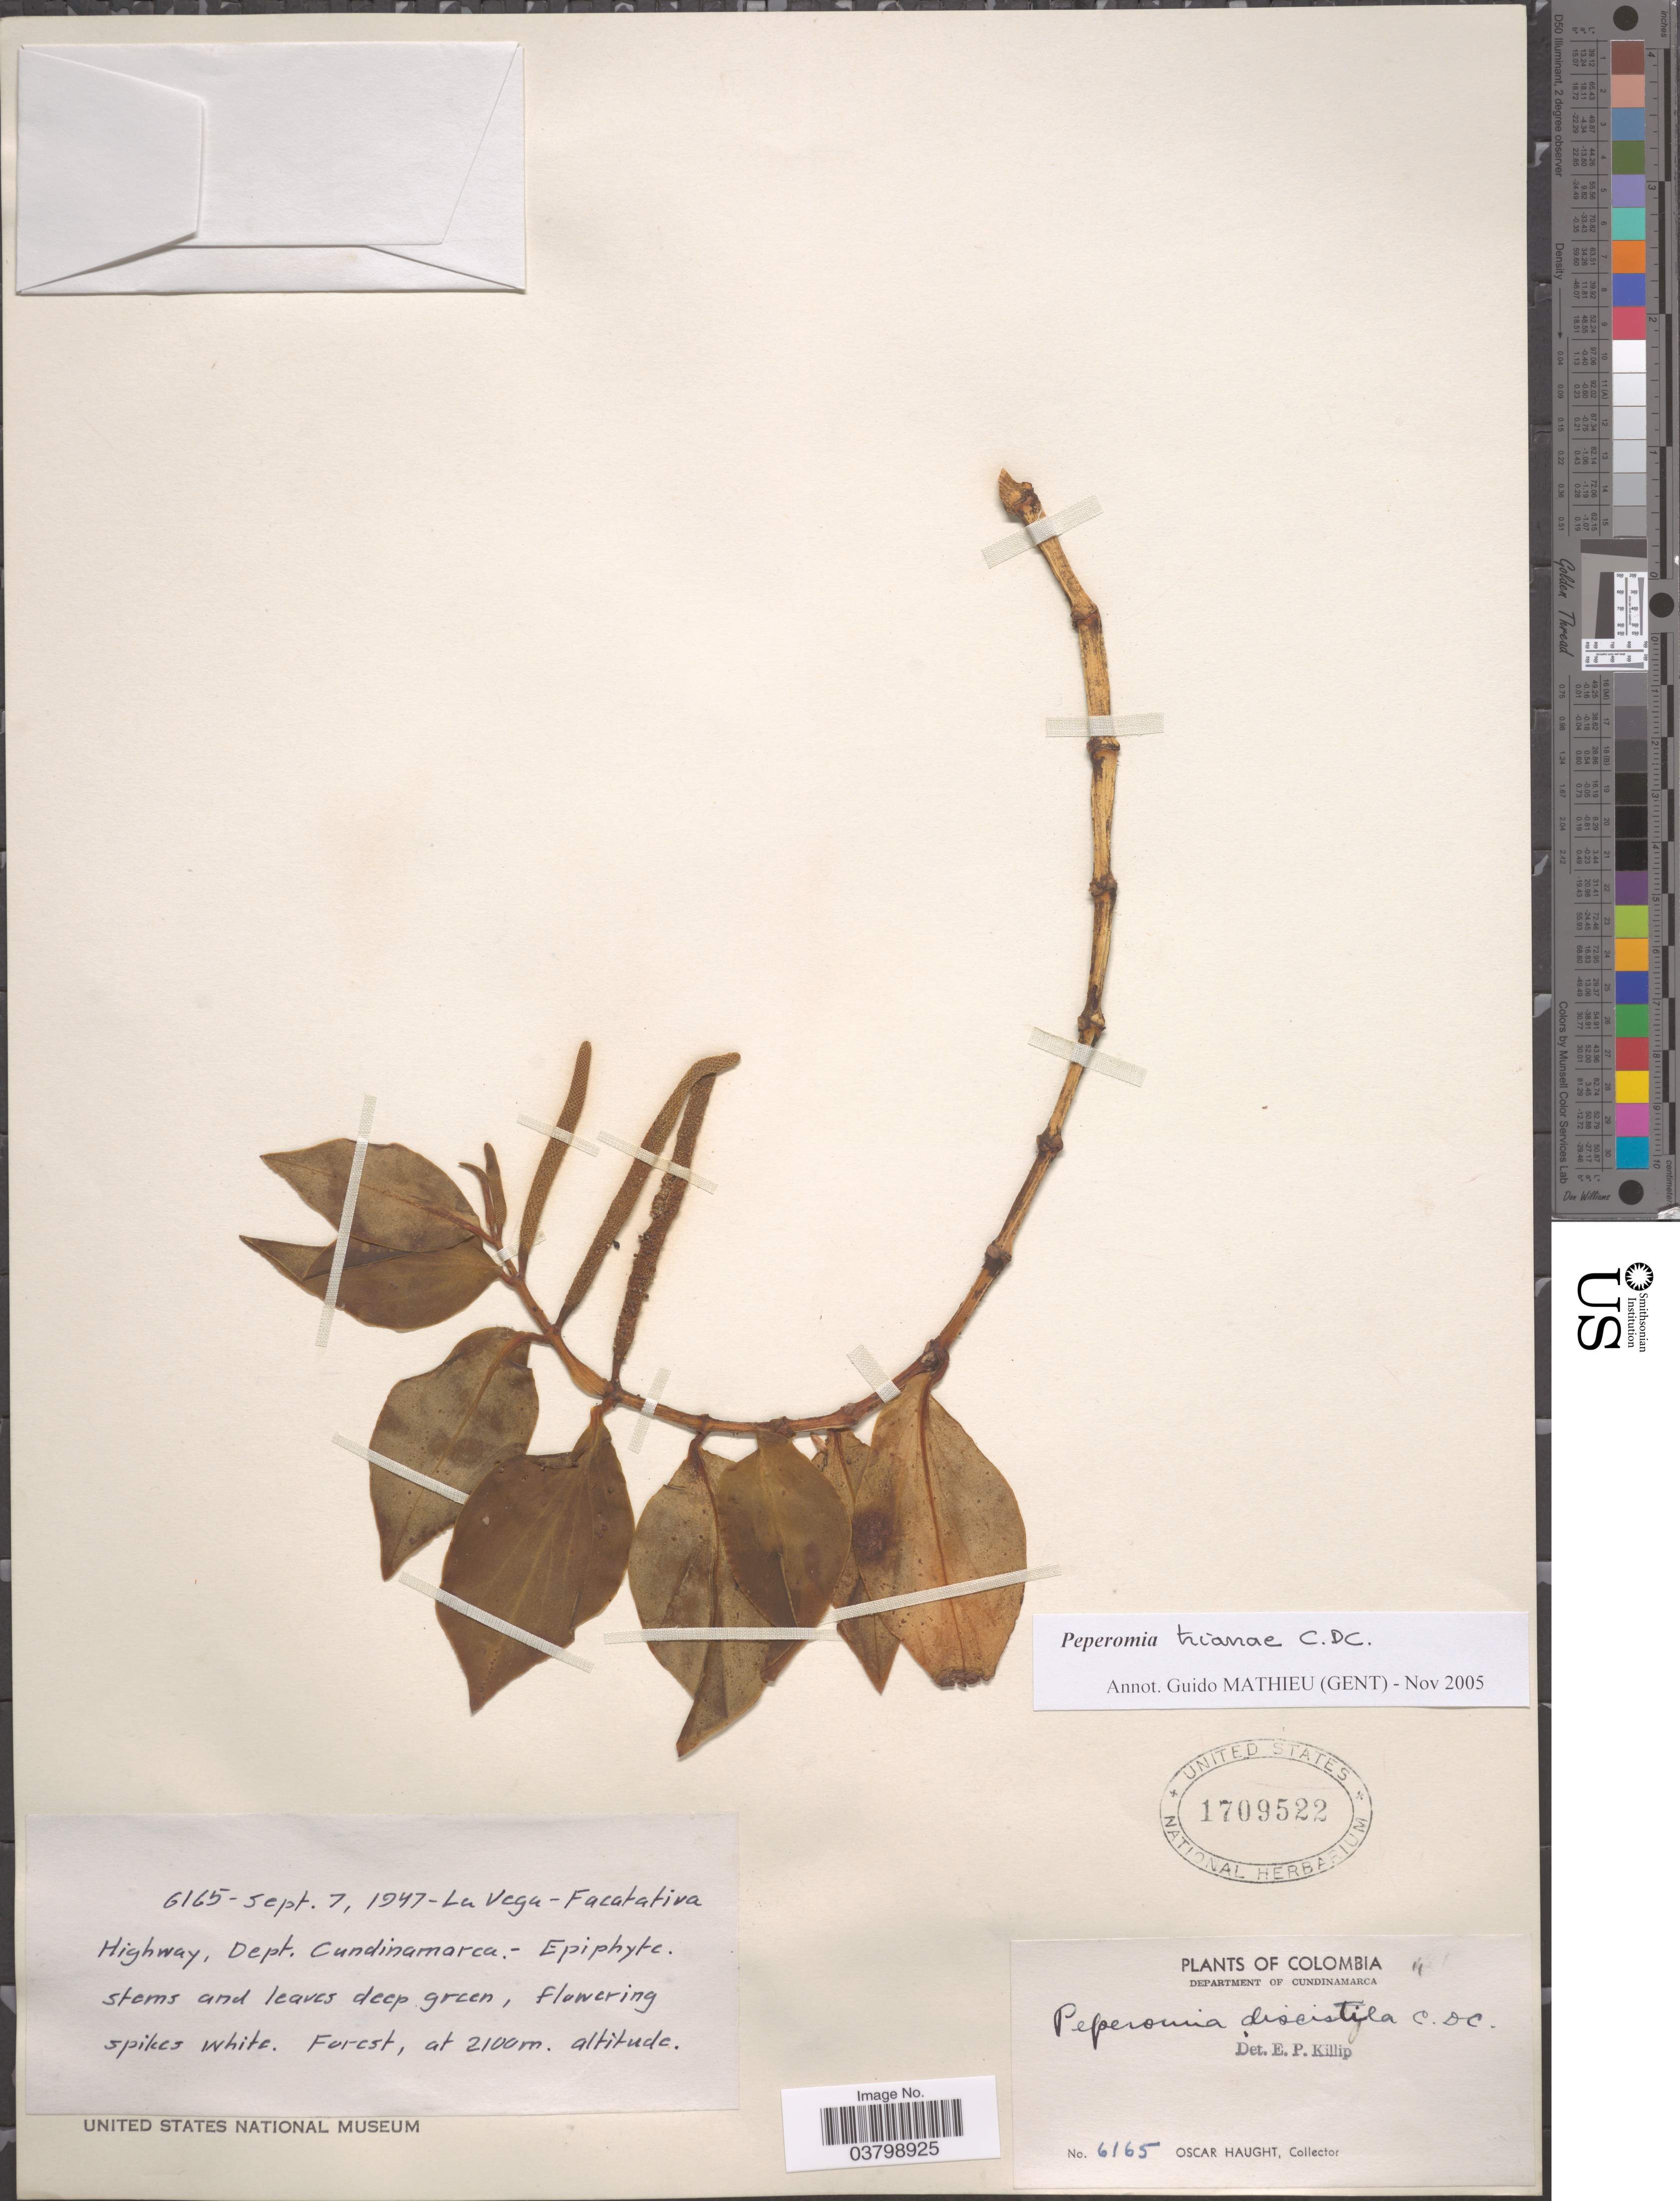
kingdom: Plantae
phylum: Tracheophyta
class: Magnoliopsida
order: Piperales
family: Piperaceae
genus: Peperomia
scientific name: Peperomia trianae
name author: C. DC.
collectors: O. L. Haught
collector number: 6165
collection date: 1947-09-07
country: Colombia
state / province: Cundinamarca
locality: Department of Cundinamarca. La Vega - Facatativa Highway, Dept. Cundinamarca.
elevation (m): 2100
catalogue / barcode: US 1709522